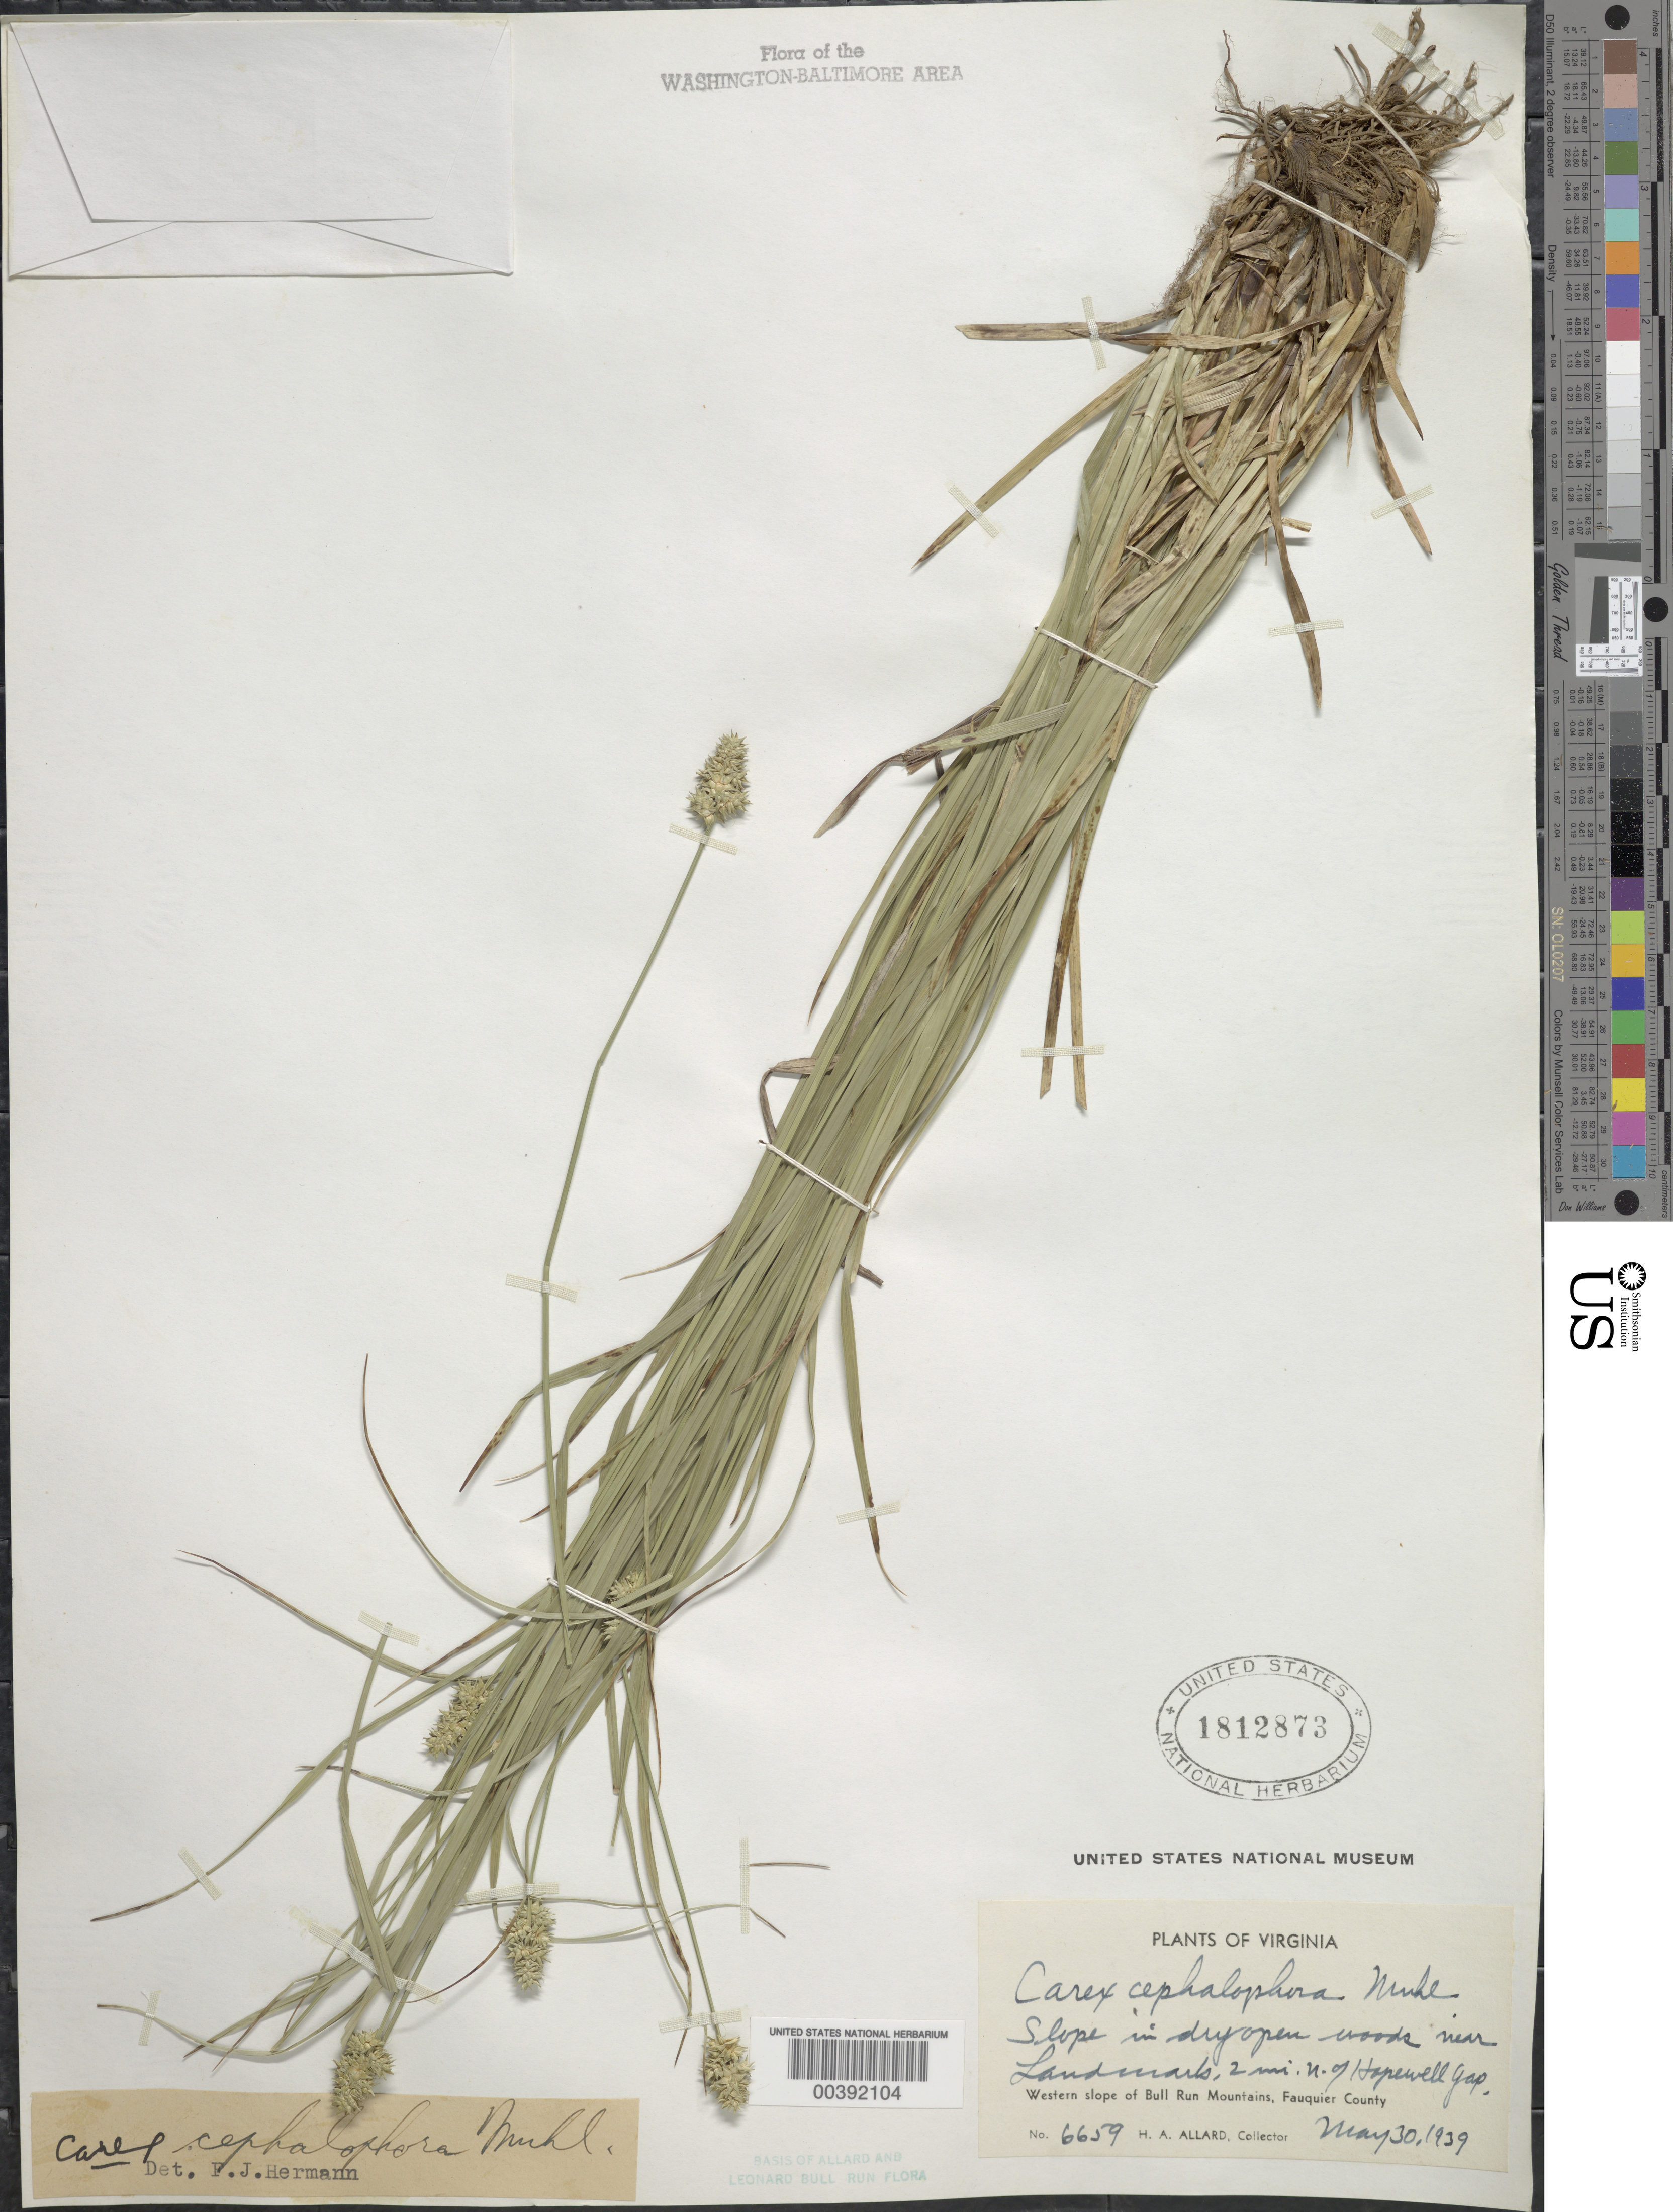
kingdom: Plantae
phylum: Tracheophyta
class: Liliopsida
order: Poales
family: Cyperaceae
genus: Carex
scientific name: Carex cephalophora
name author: Muhl. ex Willd.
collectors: H. A. Allard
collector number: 6659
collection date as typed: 30 May 1939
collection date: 1939-05-30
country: United States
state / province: Virginia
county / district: Fauquier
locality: N of Hopewell Gap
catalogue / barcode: US 1812873